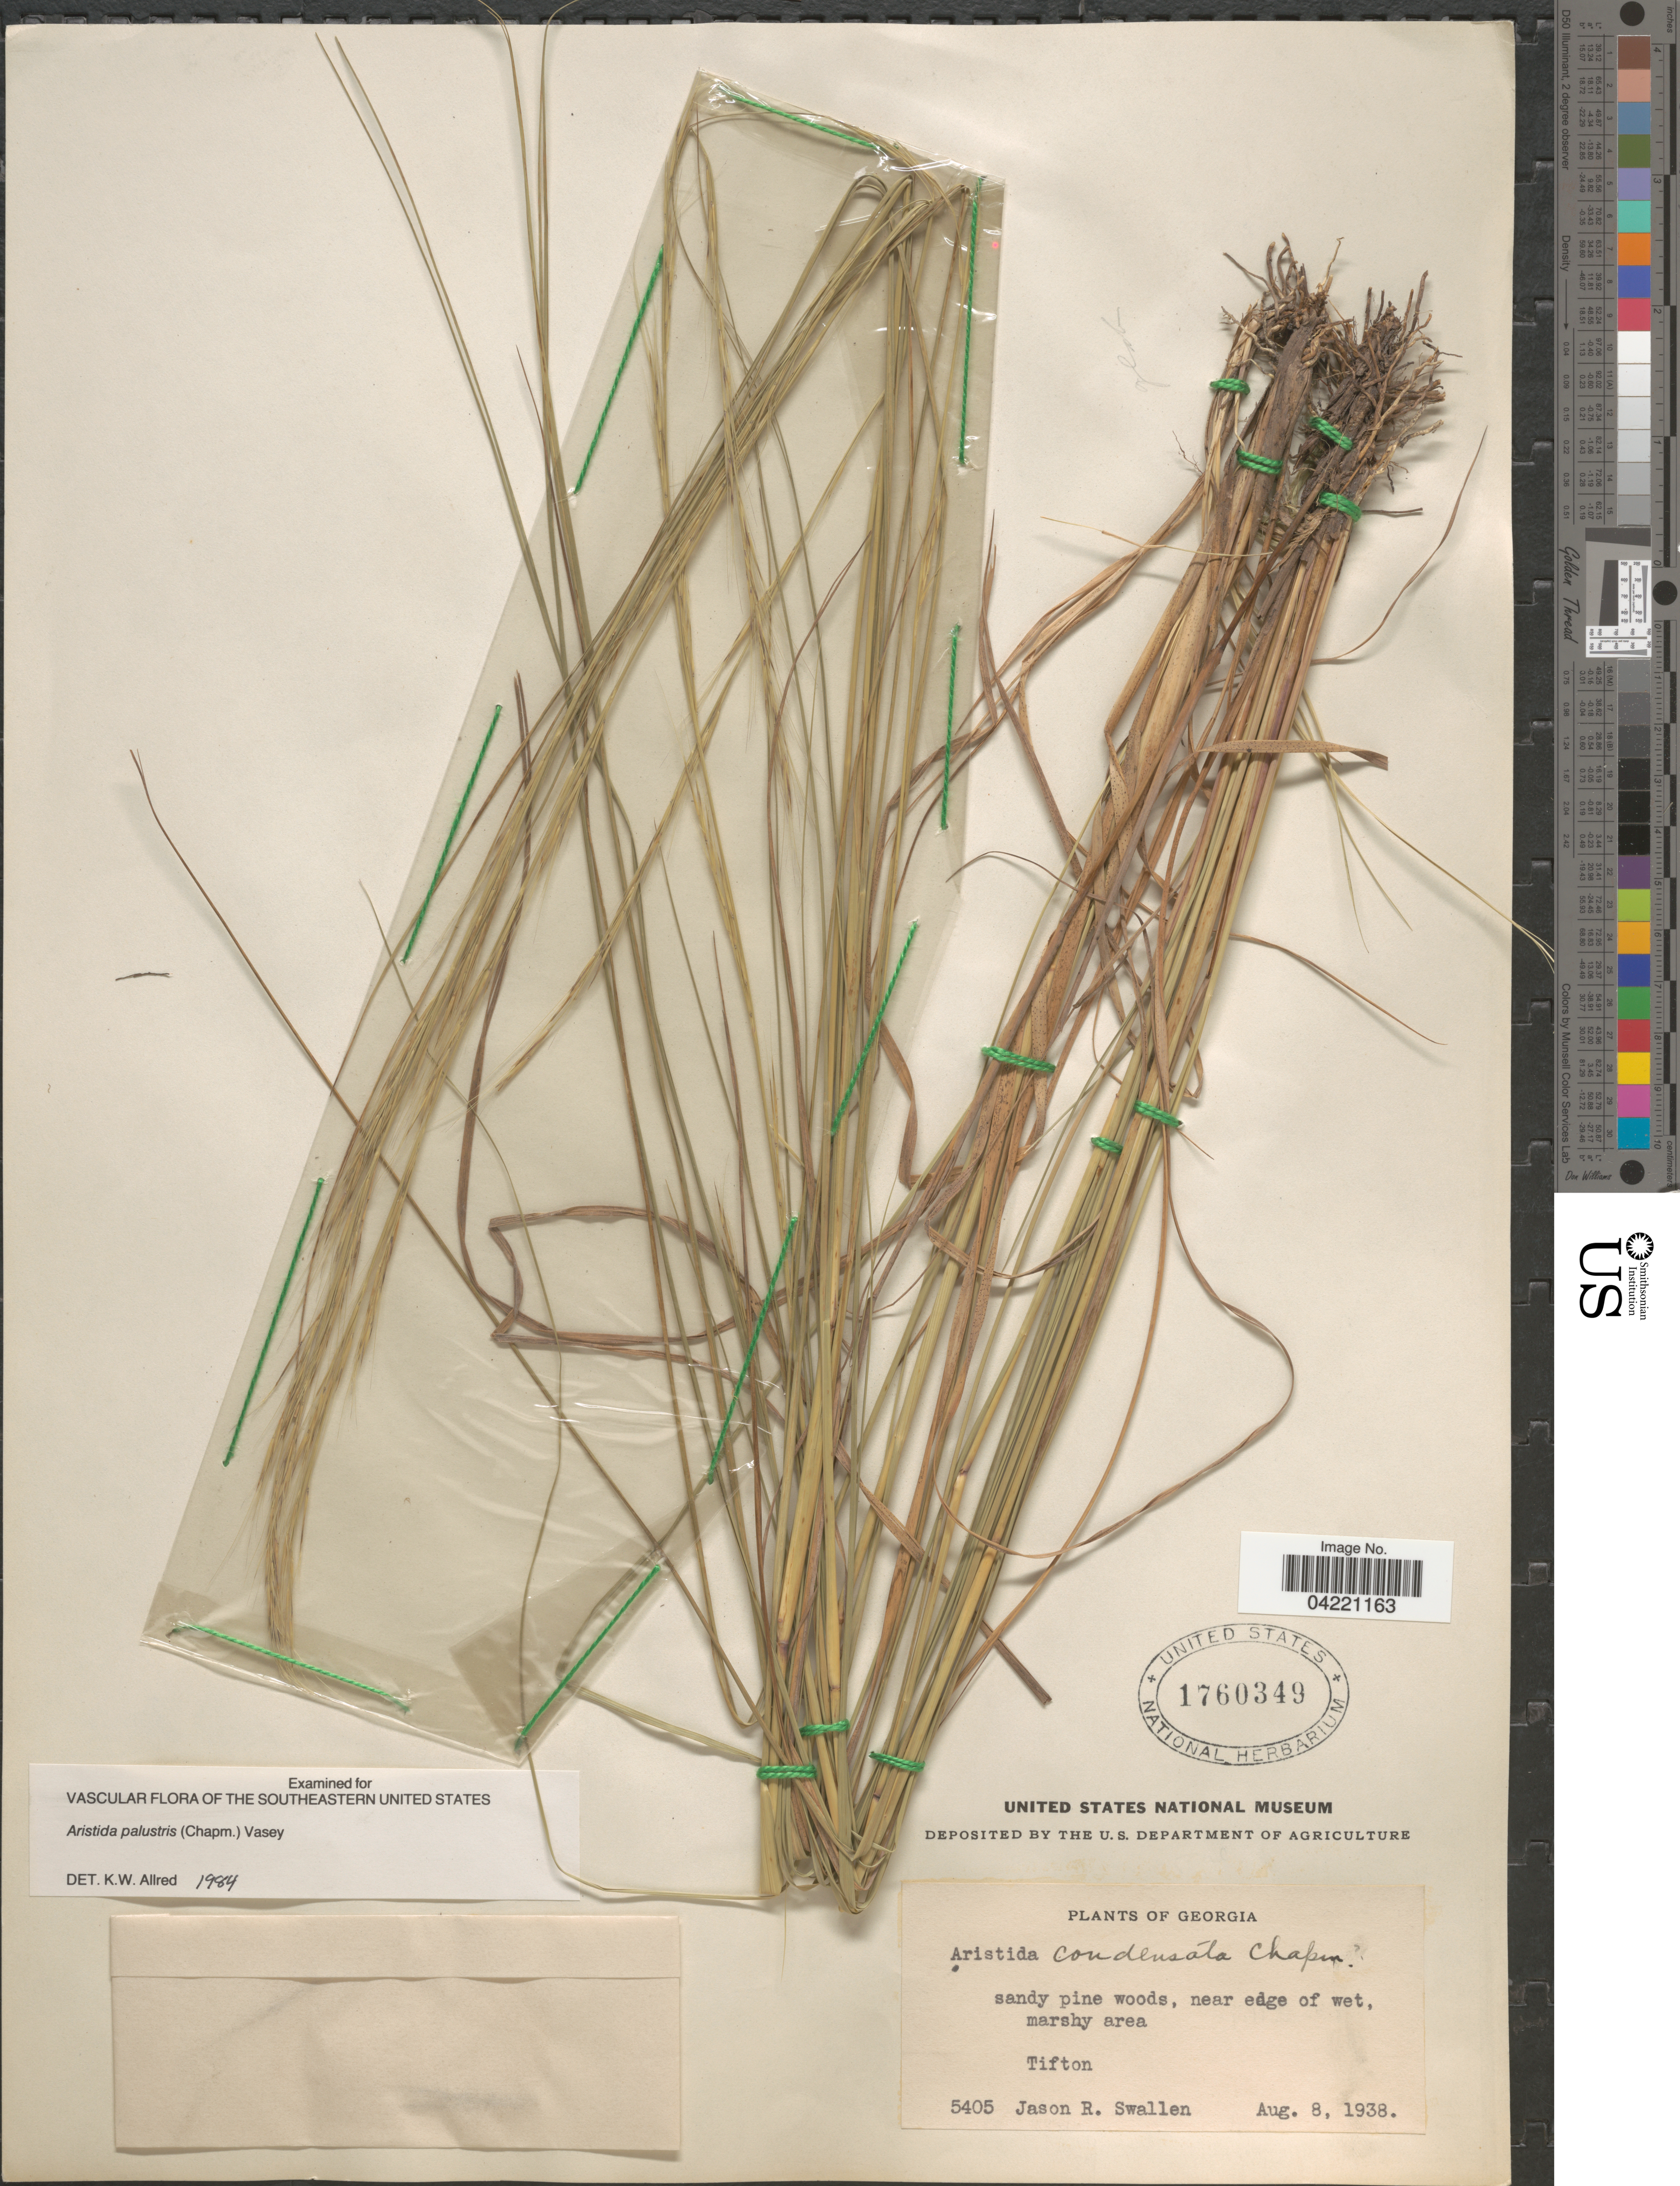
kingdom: Plantae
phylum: Tracheophyta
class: Liliopsida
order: Poales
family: Poaceae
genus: Aristida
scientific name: Aristida palustris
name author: (Chapm.) Vasey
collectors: J. R. Swallen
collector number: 5405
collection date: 1938-08-08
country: United States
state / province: Georgia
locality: Sandy pine woods, near edge of wet, marshy area. Tifton.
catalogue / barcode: US 1760349